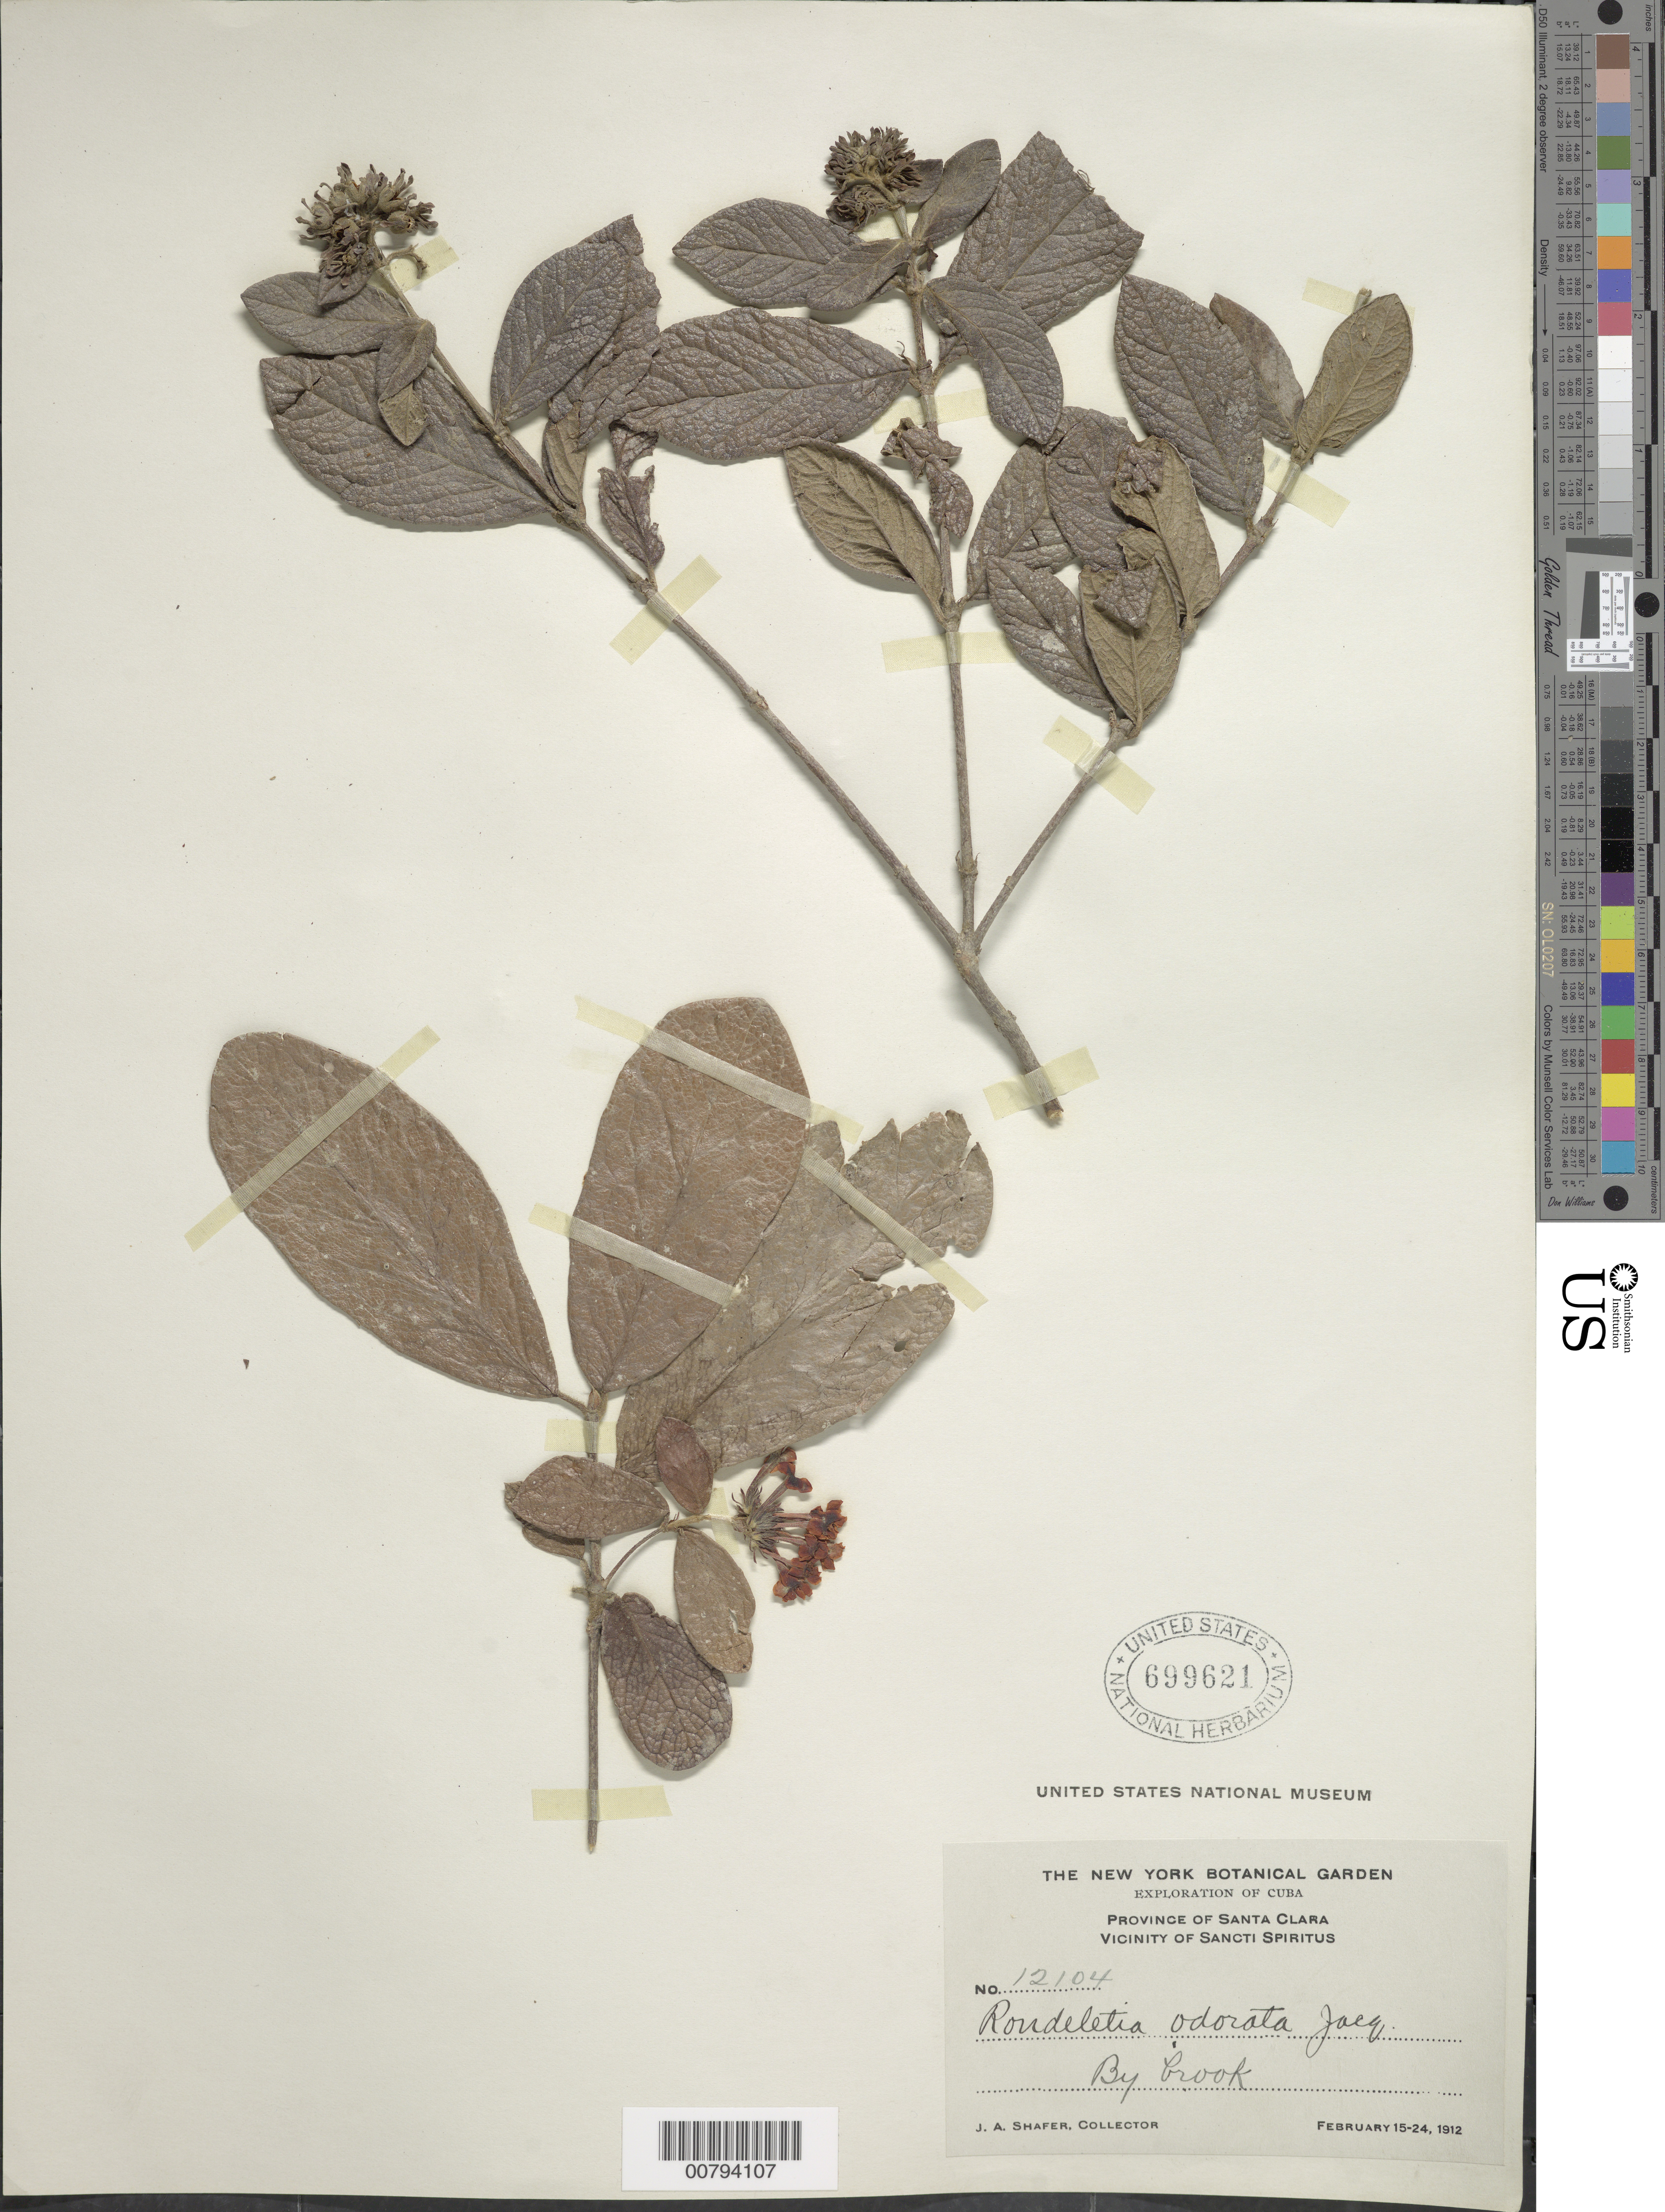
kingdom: Plantae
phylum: Tracheophyta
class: Magnoliopsida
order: Gentianales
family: Rubiaceae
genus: Rondeletia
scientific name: Rondeletia odorata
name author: Jacq.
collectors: J. A. Shafer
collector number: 12104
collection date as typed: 15 Feb 1912 to 24 Feb 1912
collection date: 1912-02-15/1912-02-24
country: Cuba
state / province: Santa Clara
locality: Vicinity of Sancti Spiritus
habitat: By brook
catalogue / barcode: US 699621